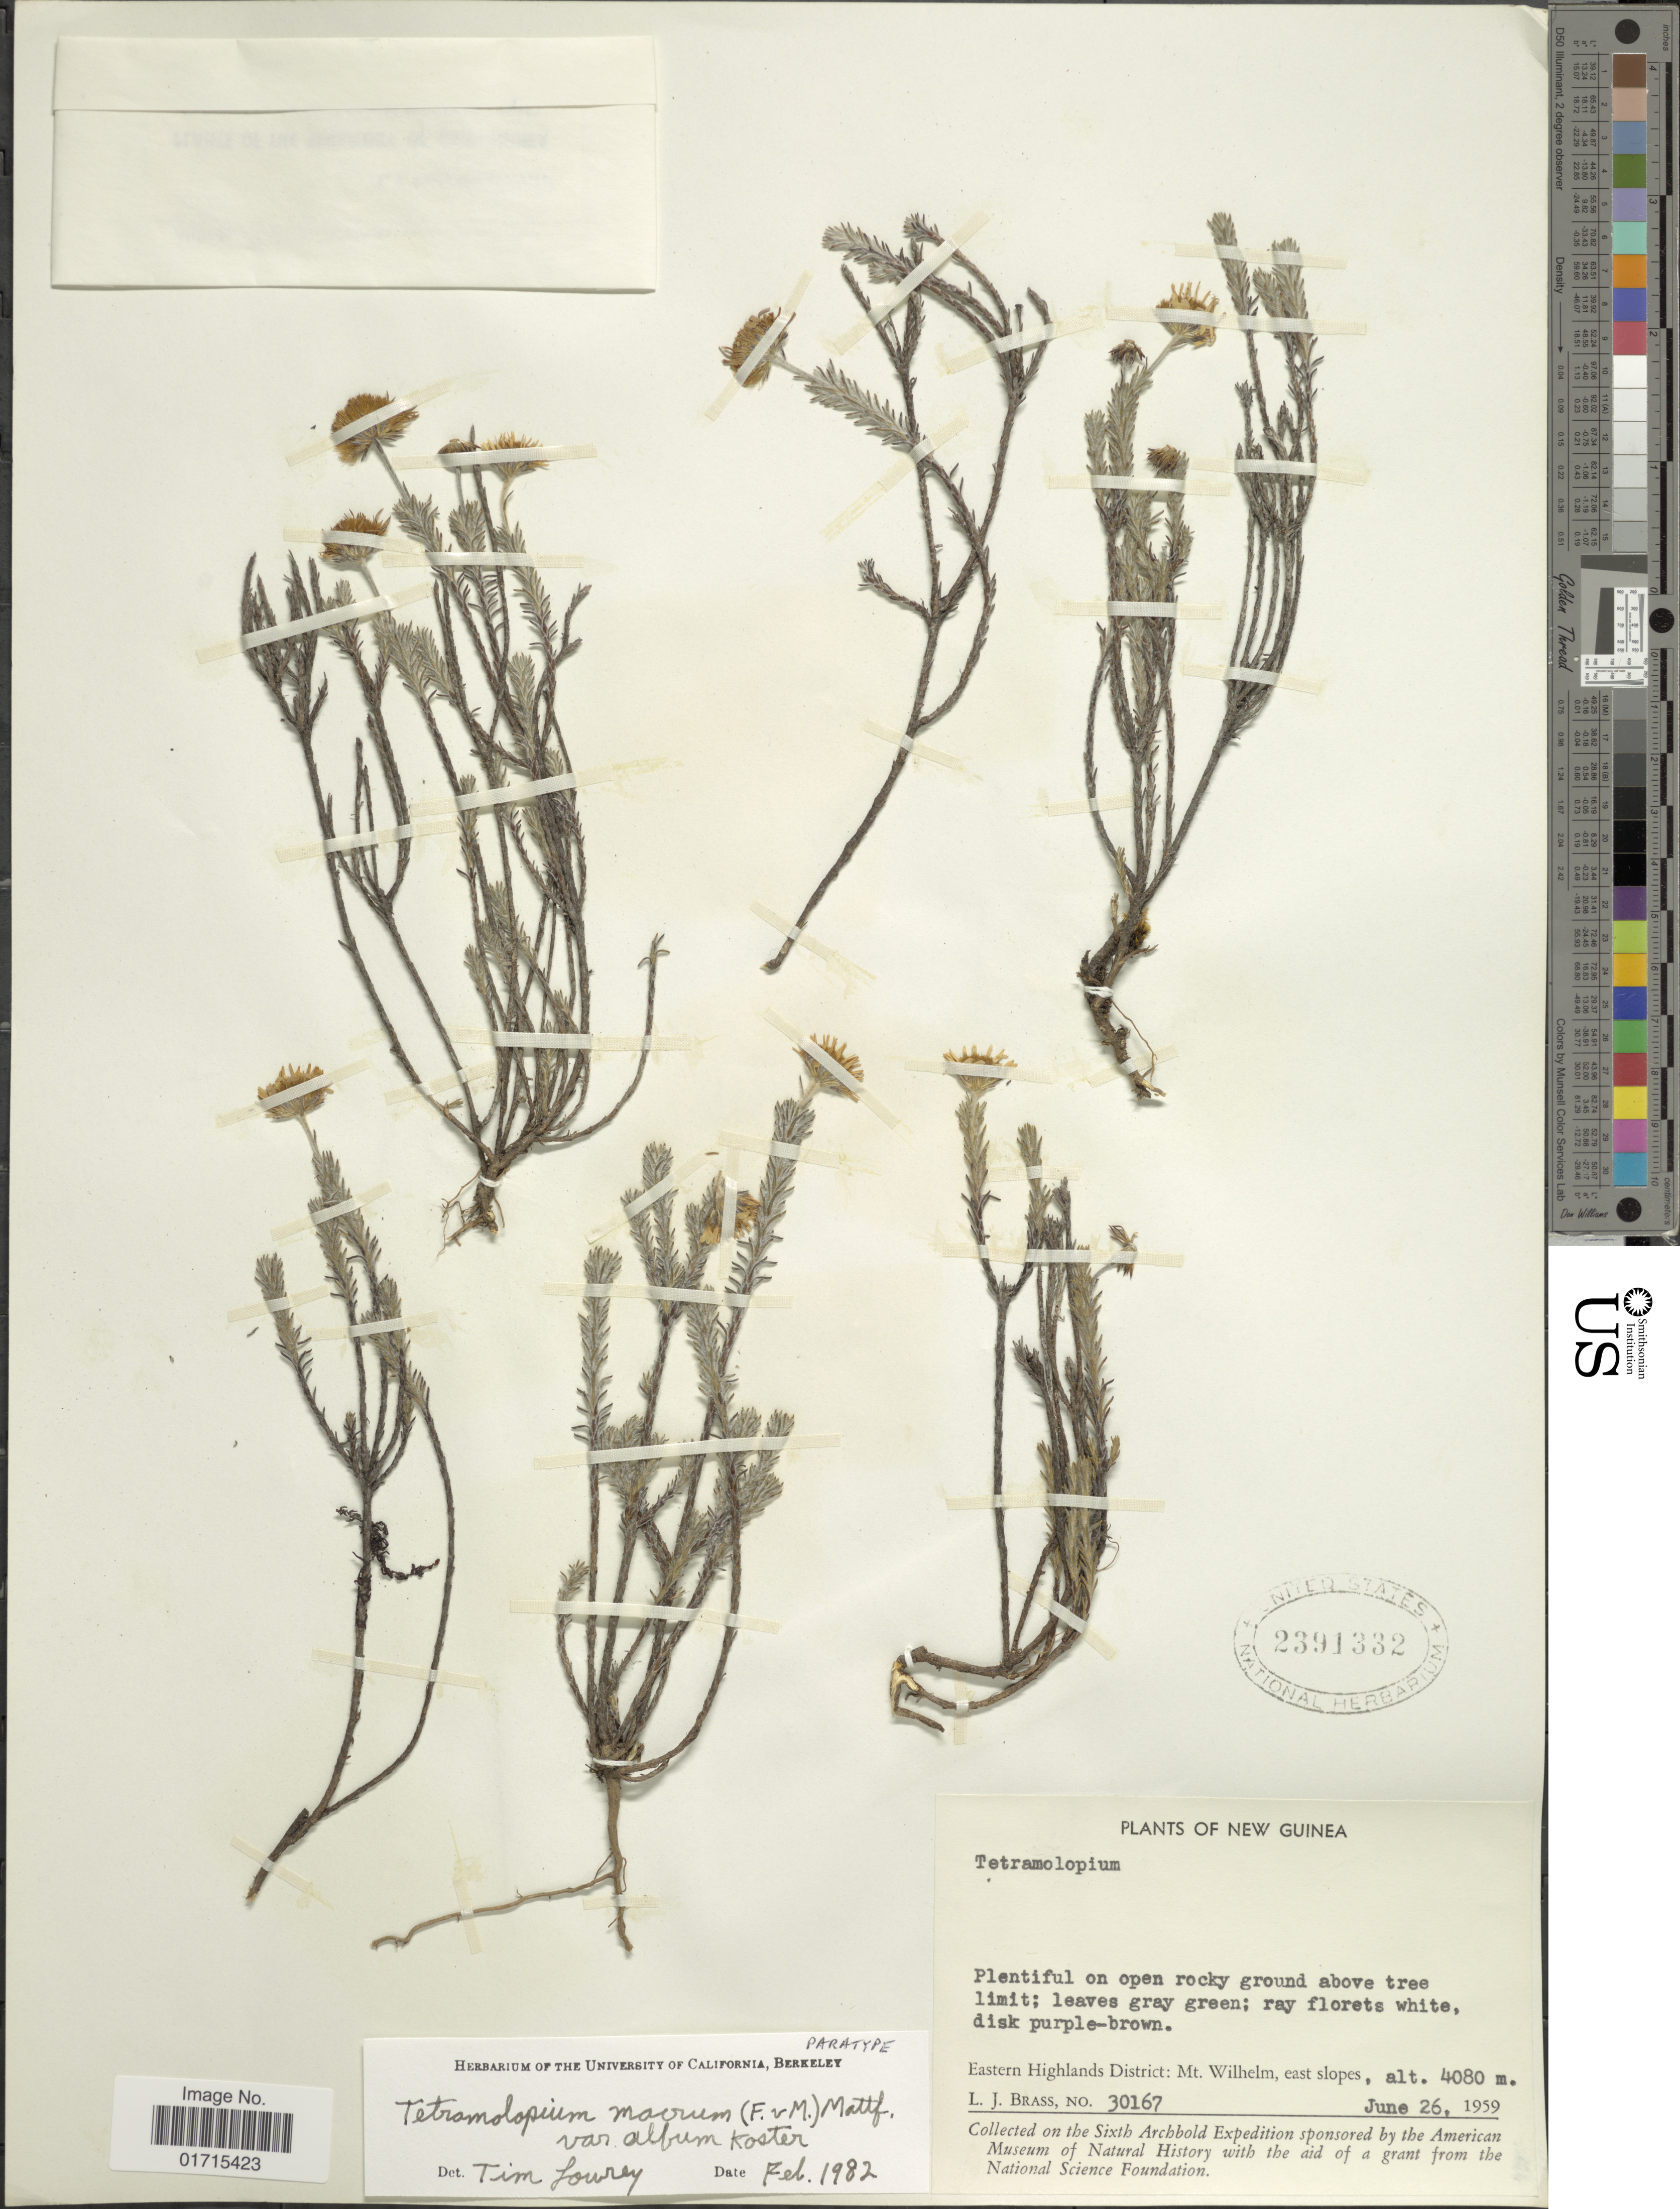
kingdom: Plantae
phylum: Tracheophyta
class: Magnoliopsida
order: Asterales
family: Asteraceae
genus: Tetramolopium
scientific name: Tetramolopium macrum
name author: (F. Muell.) Mattf.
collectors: L. J. Brass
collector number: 30167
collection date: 1959-06-26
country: Papua New Guinea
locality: Eastern Highlands District: Mt. Wilhelm, east slopes, New Guinea.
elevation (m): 4080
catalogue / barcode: US 2391332